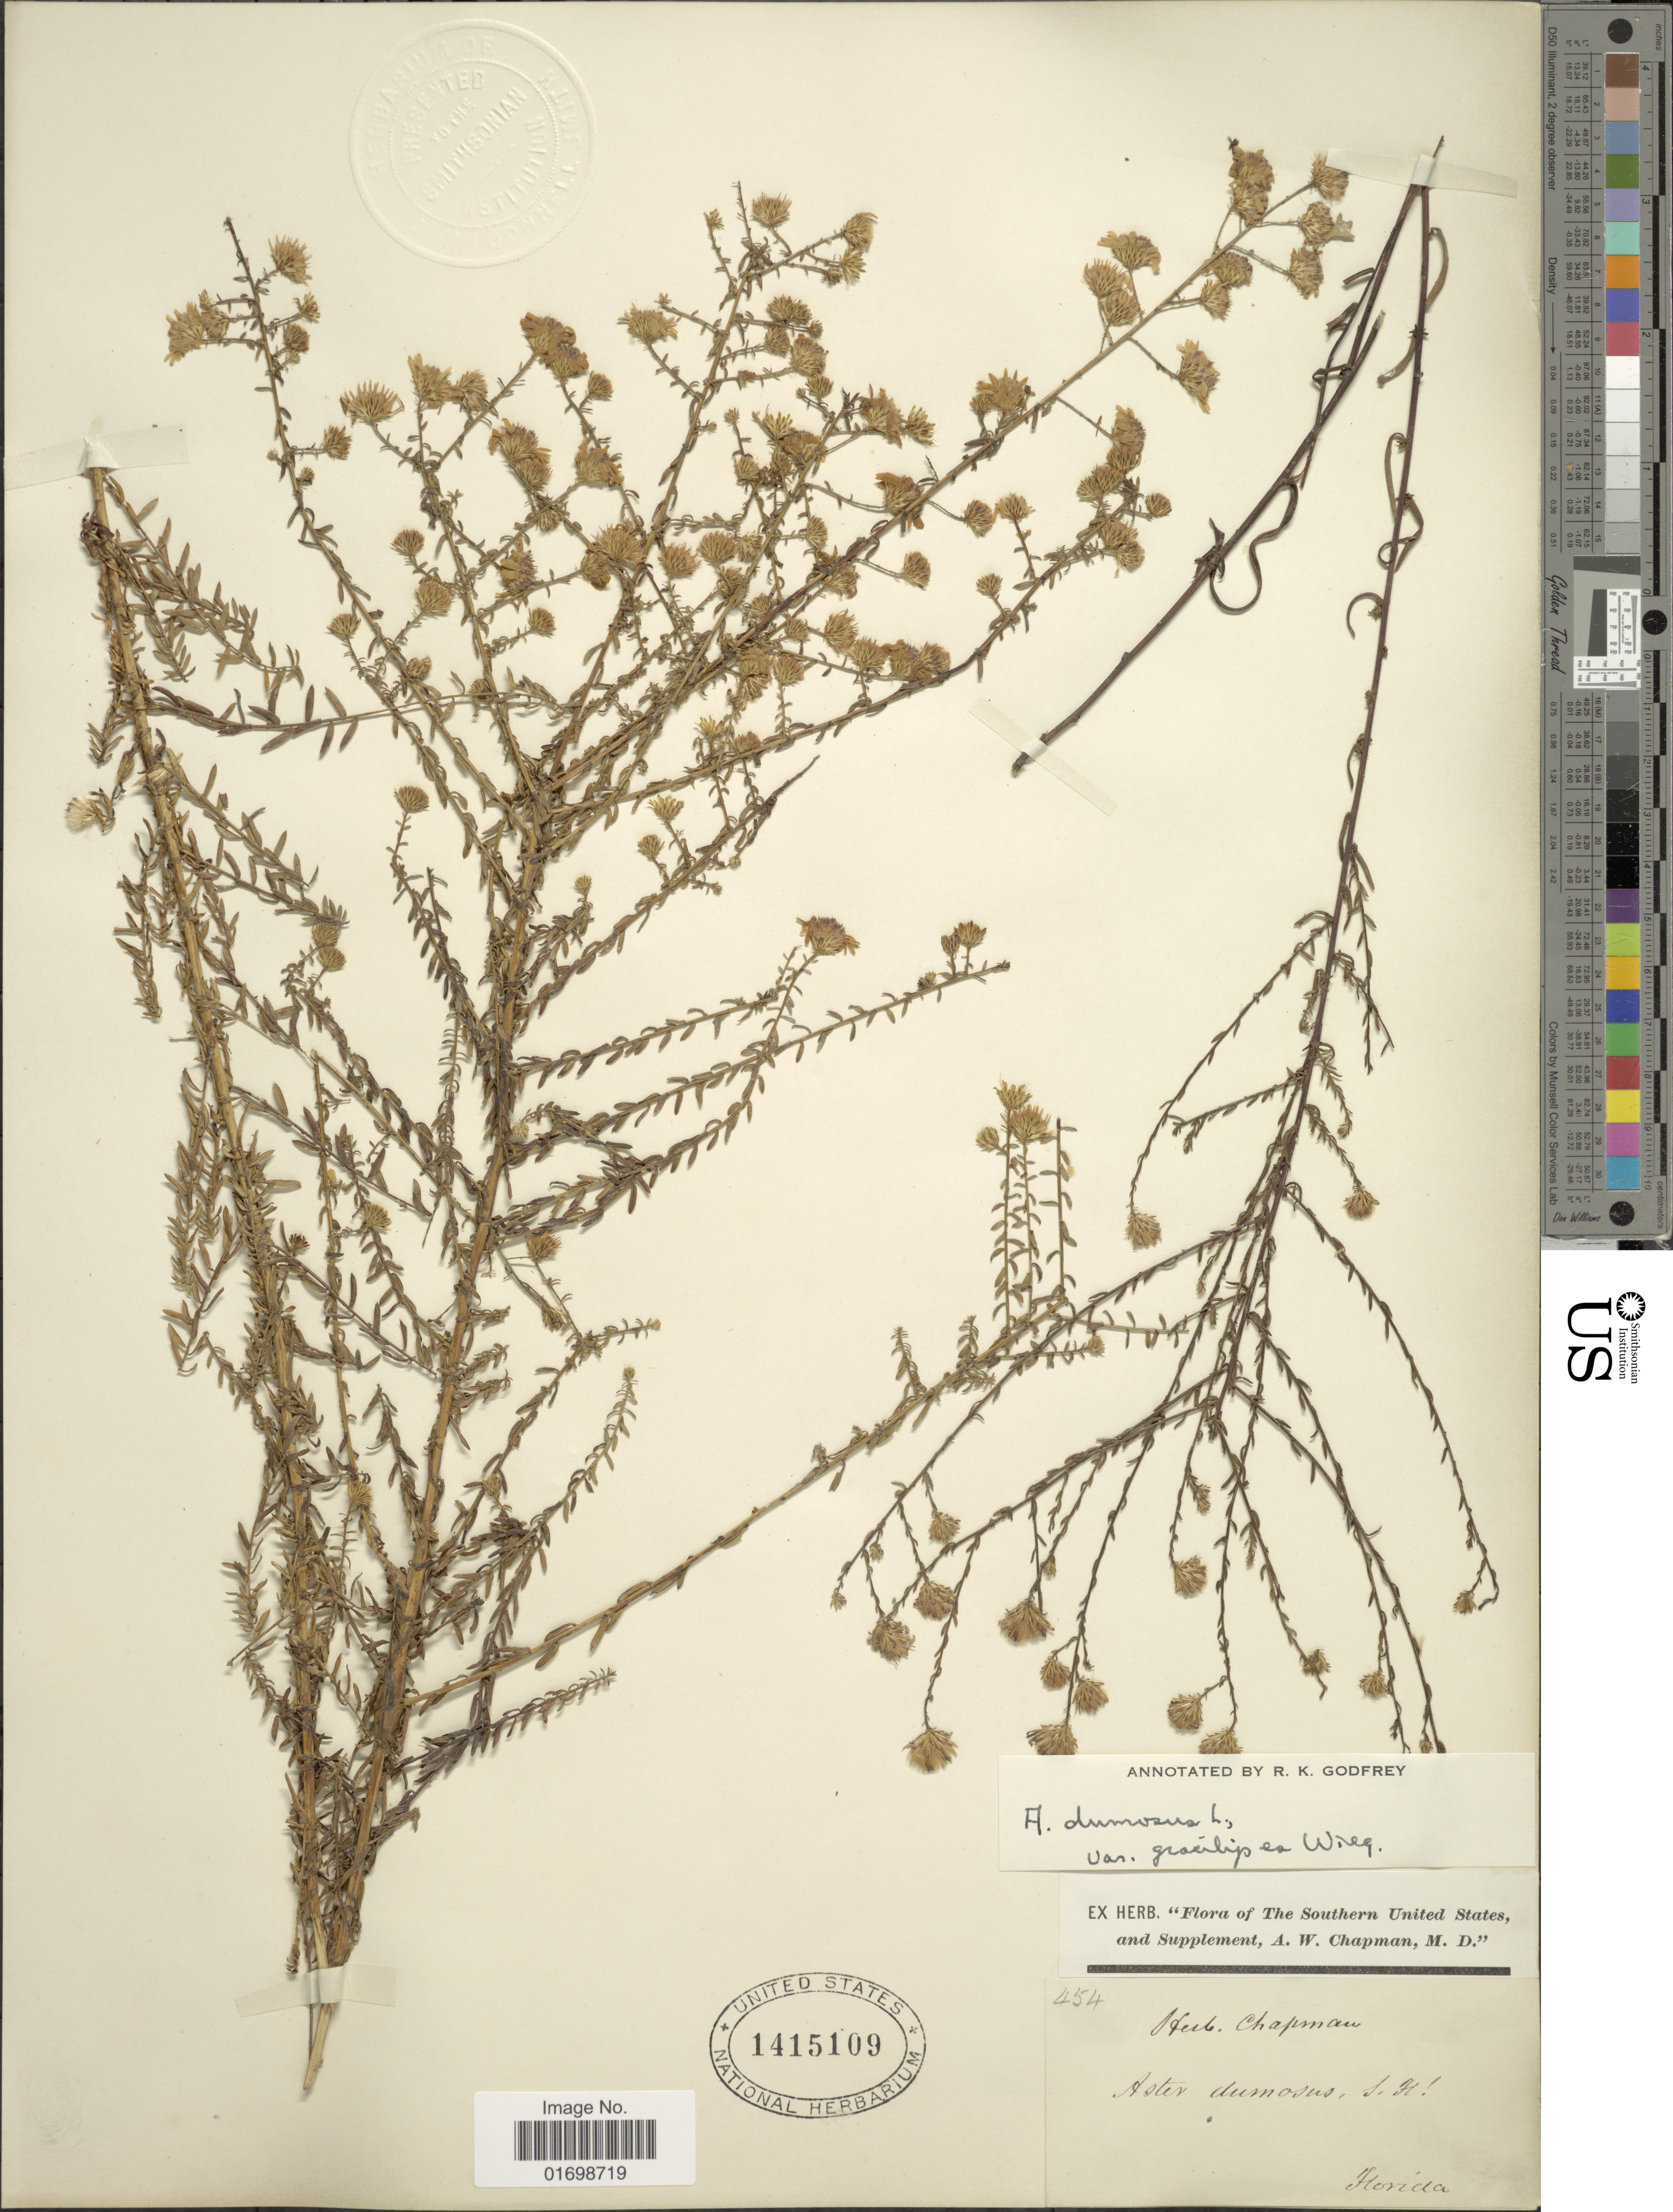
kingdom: Plantae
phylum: Tracheophyta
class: Magnoliopsida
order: Asterales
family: Asteraceae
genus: Symphyotrichum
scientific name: Symphyotrichum dumosum var. gracilipes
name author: (Wiegand) G.L. Nesom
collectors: A. W. Chapman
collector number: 454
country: United States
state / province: Florida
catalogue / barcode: US 1415109